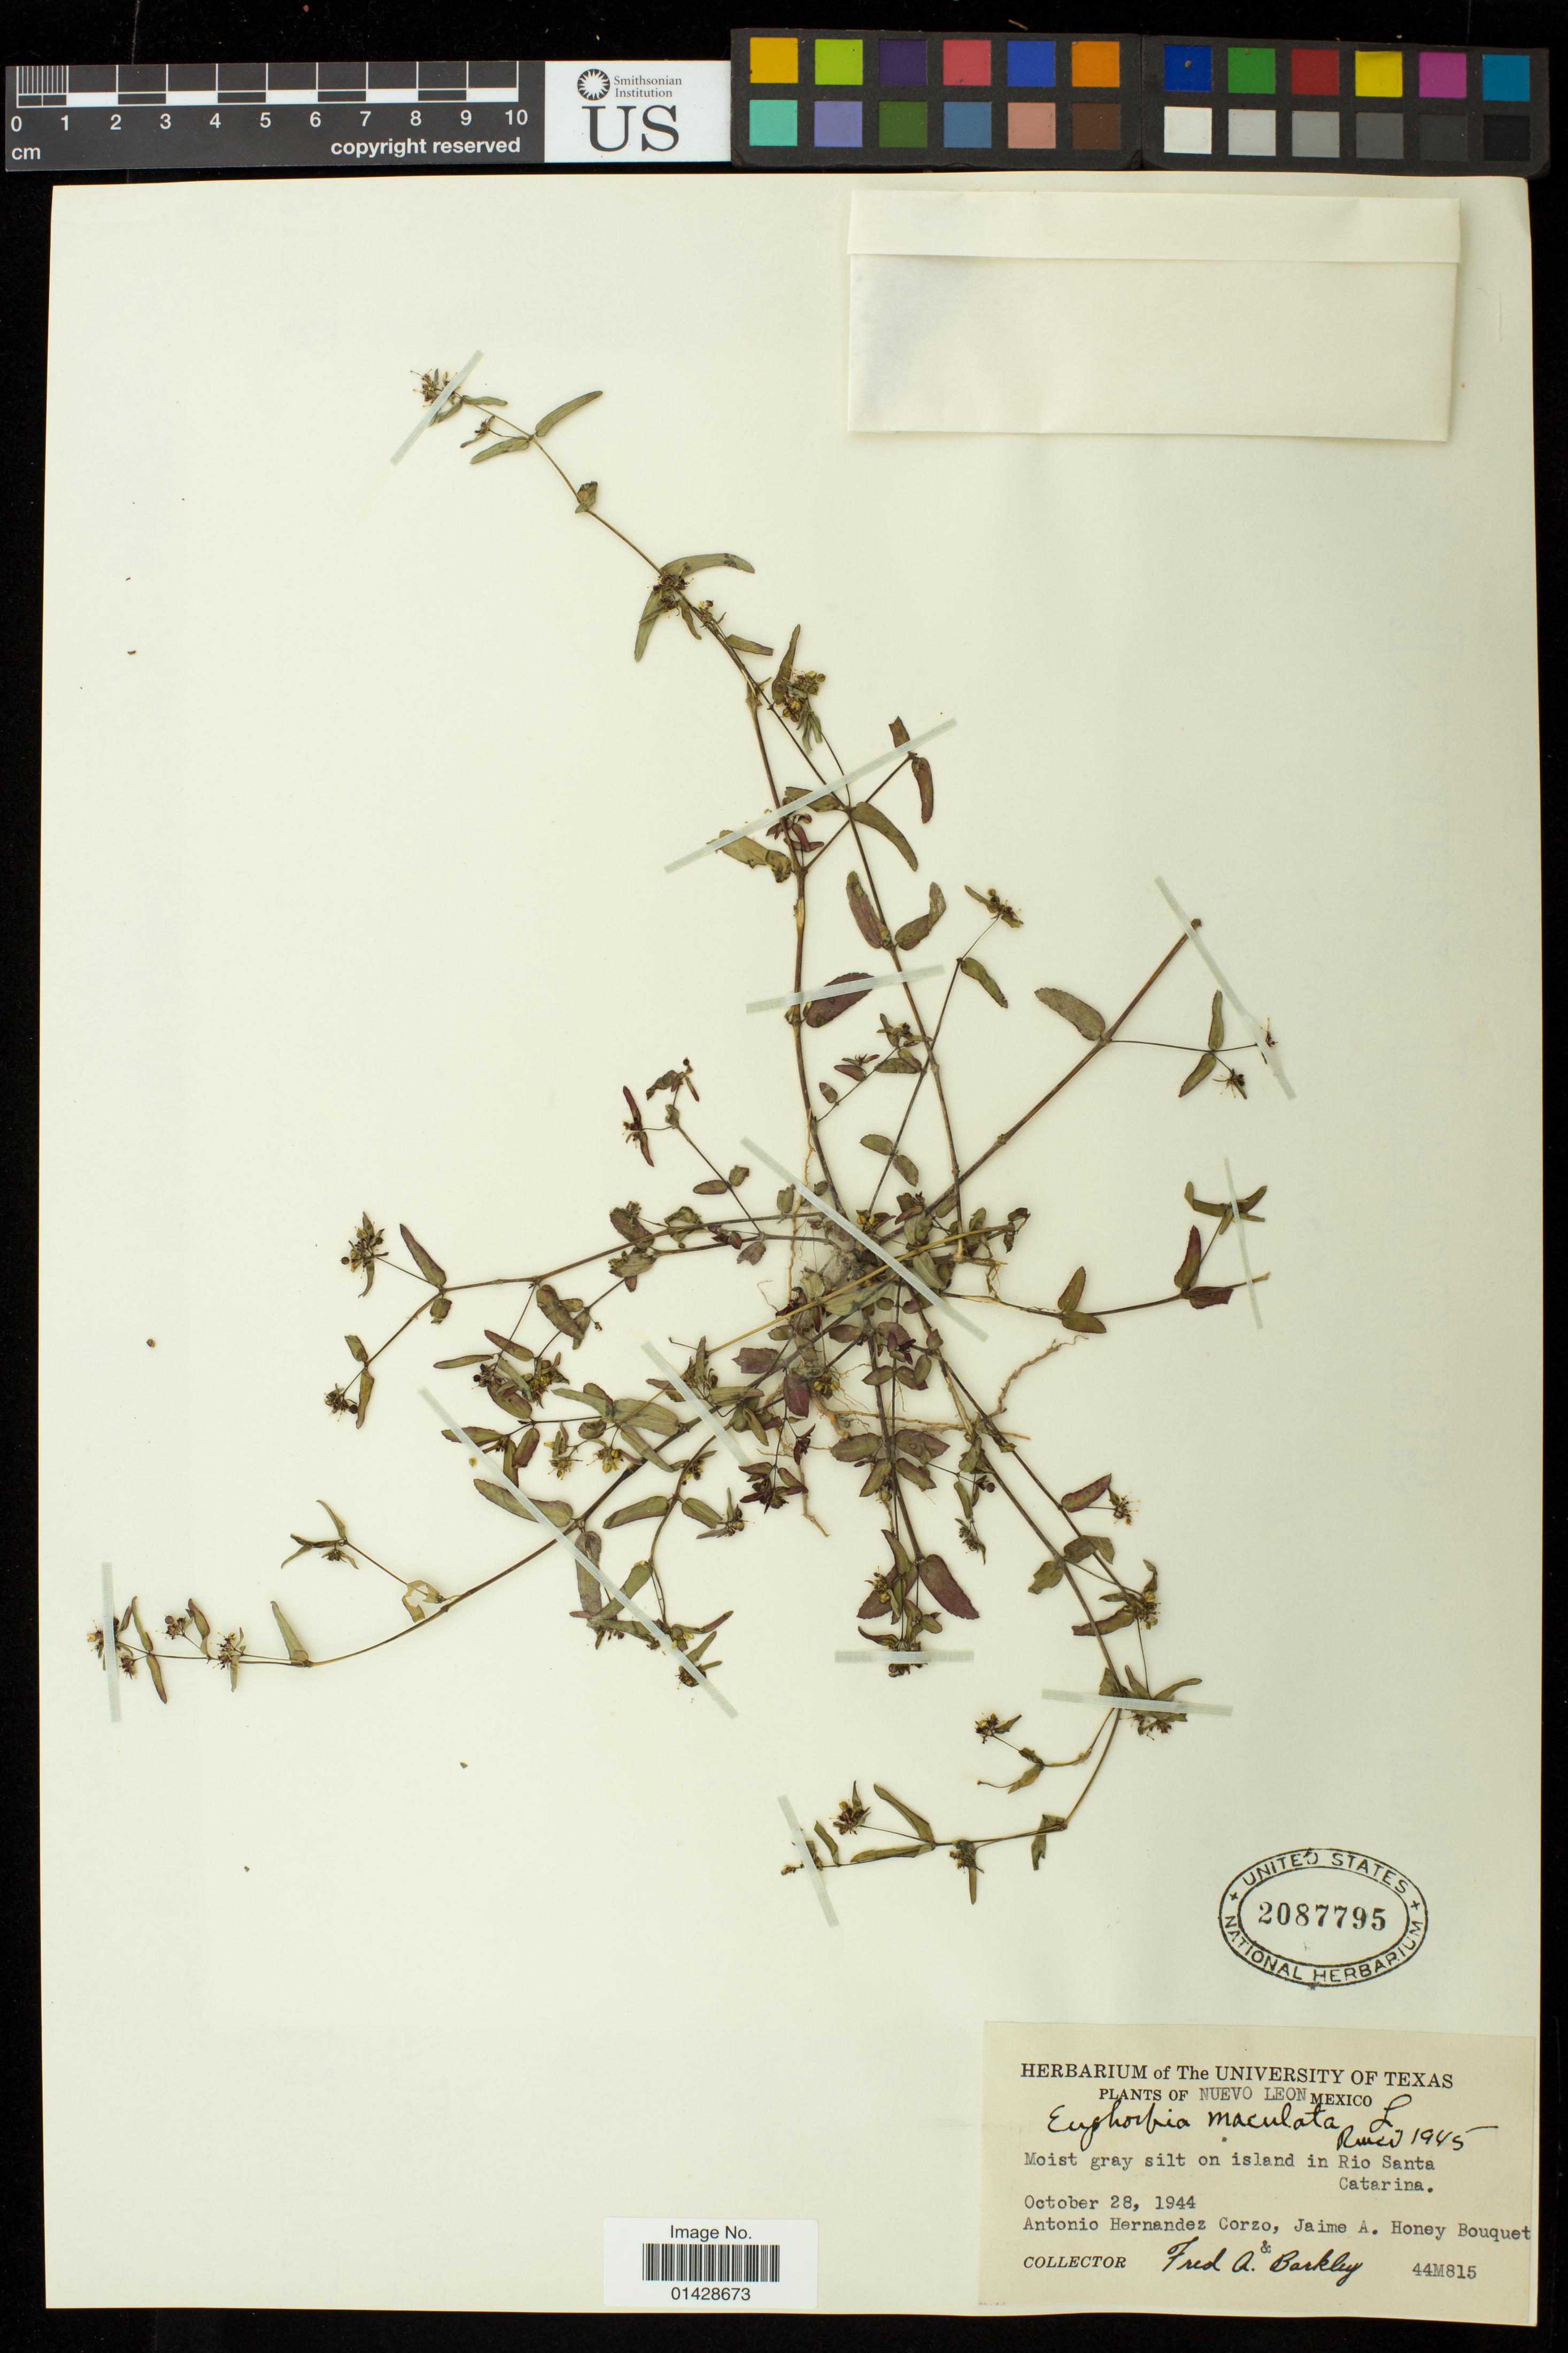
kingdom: Plantae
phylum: Tracheophyta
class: Magnoliopsida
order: Malpighiales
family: Euphorbiaceae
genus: Euphorbia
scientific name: Euphorbia nutans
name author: Lag.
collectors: A. Corzo, J. Bouquet & F. A. Barkley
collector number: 44M815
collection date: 1944-10-28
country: Mexico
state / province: Nuevo León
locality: Island in Rio Santa Catarina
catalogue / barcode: US 2087795